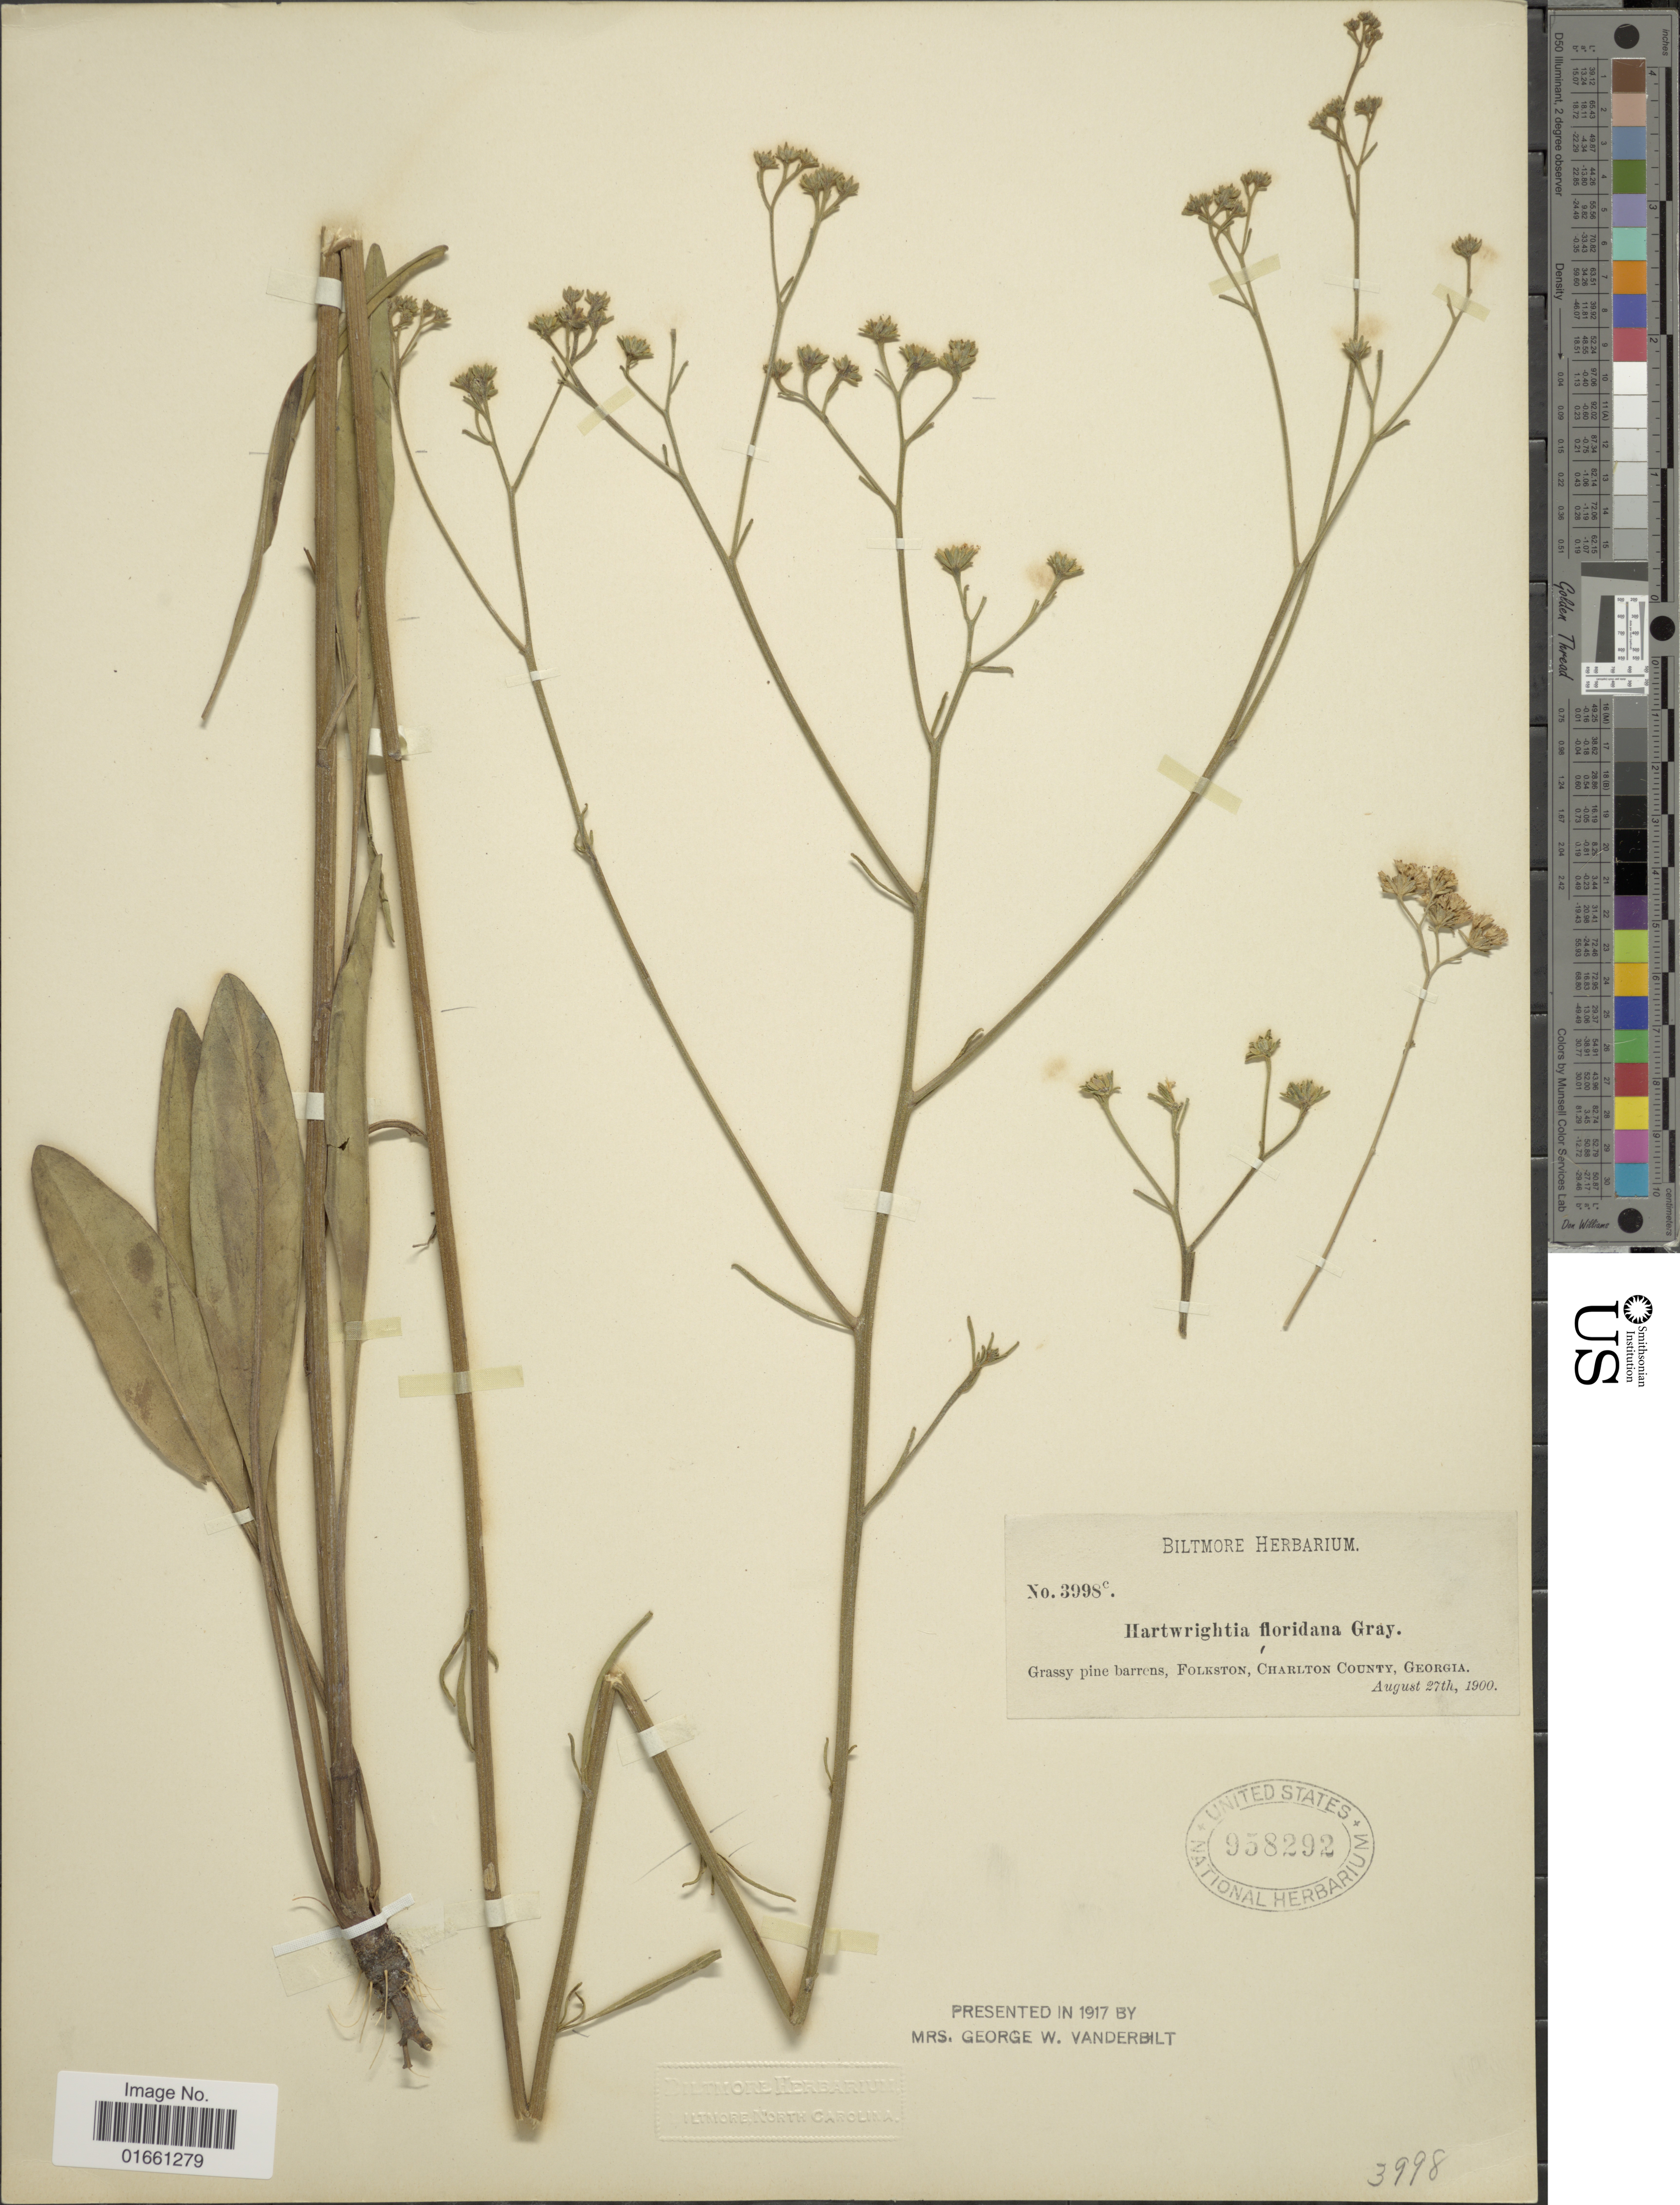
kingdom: Plantae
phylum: Tracheophyta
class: Magnoliopsida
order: Asterales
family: Asteraceae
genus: Hartwrightia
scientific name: Hartwrightia floridana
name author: A. Gray ex S. Watson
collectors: ex herb. Biltmore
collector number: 3998 c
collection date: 1900-08-27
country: United States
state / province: Florida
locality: Grassy Pine Barrens, Folkston, Charlton County, Georgia.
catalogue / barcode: US 958292